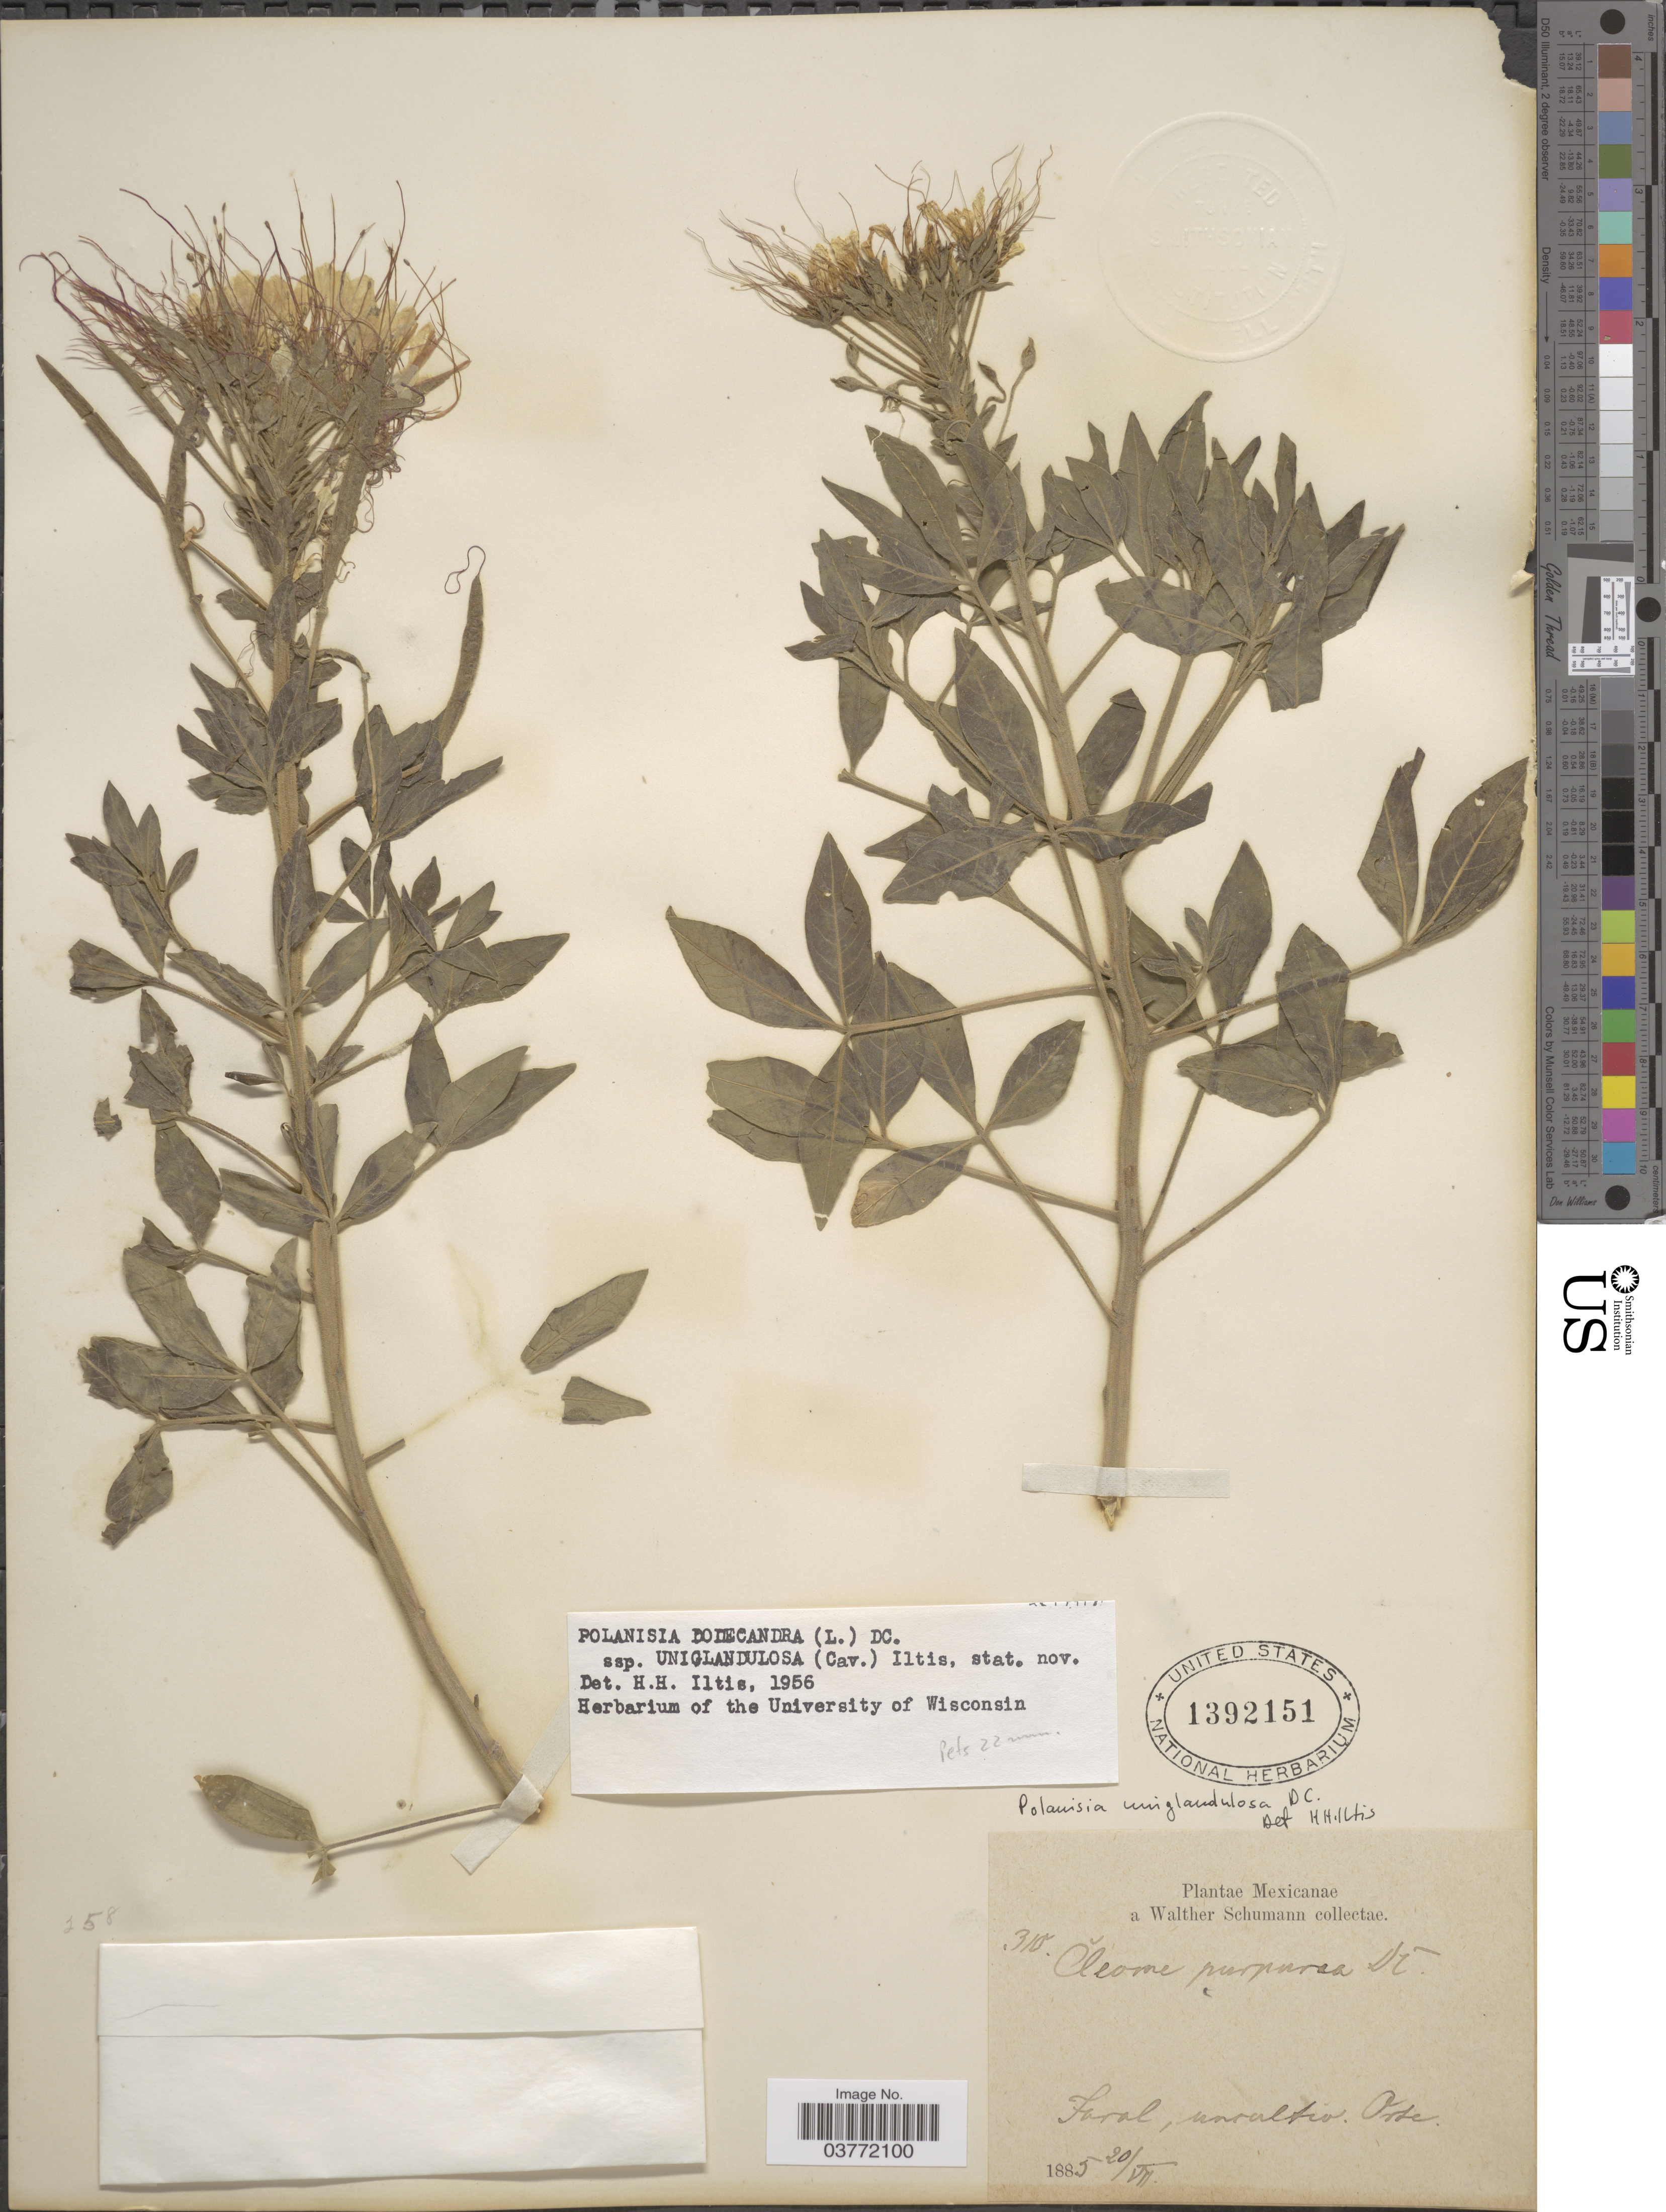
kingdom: Plantae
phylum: Tracheophyta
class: Magnoliopsida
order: Brassicales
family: Cleomaceae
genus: Polanisia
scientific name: Polanisia uniglandulosa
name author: (Cav.) DC.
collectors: W. Schumann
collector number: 310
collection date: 1885-07-20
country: Mexico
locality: Faral, moraltio [interpreted] Orte.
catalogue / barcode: US 1392151